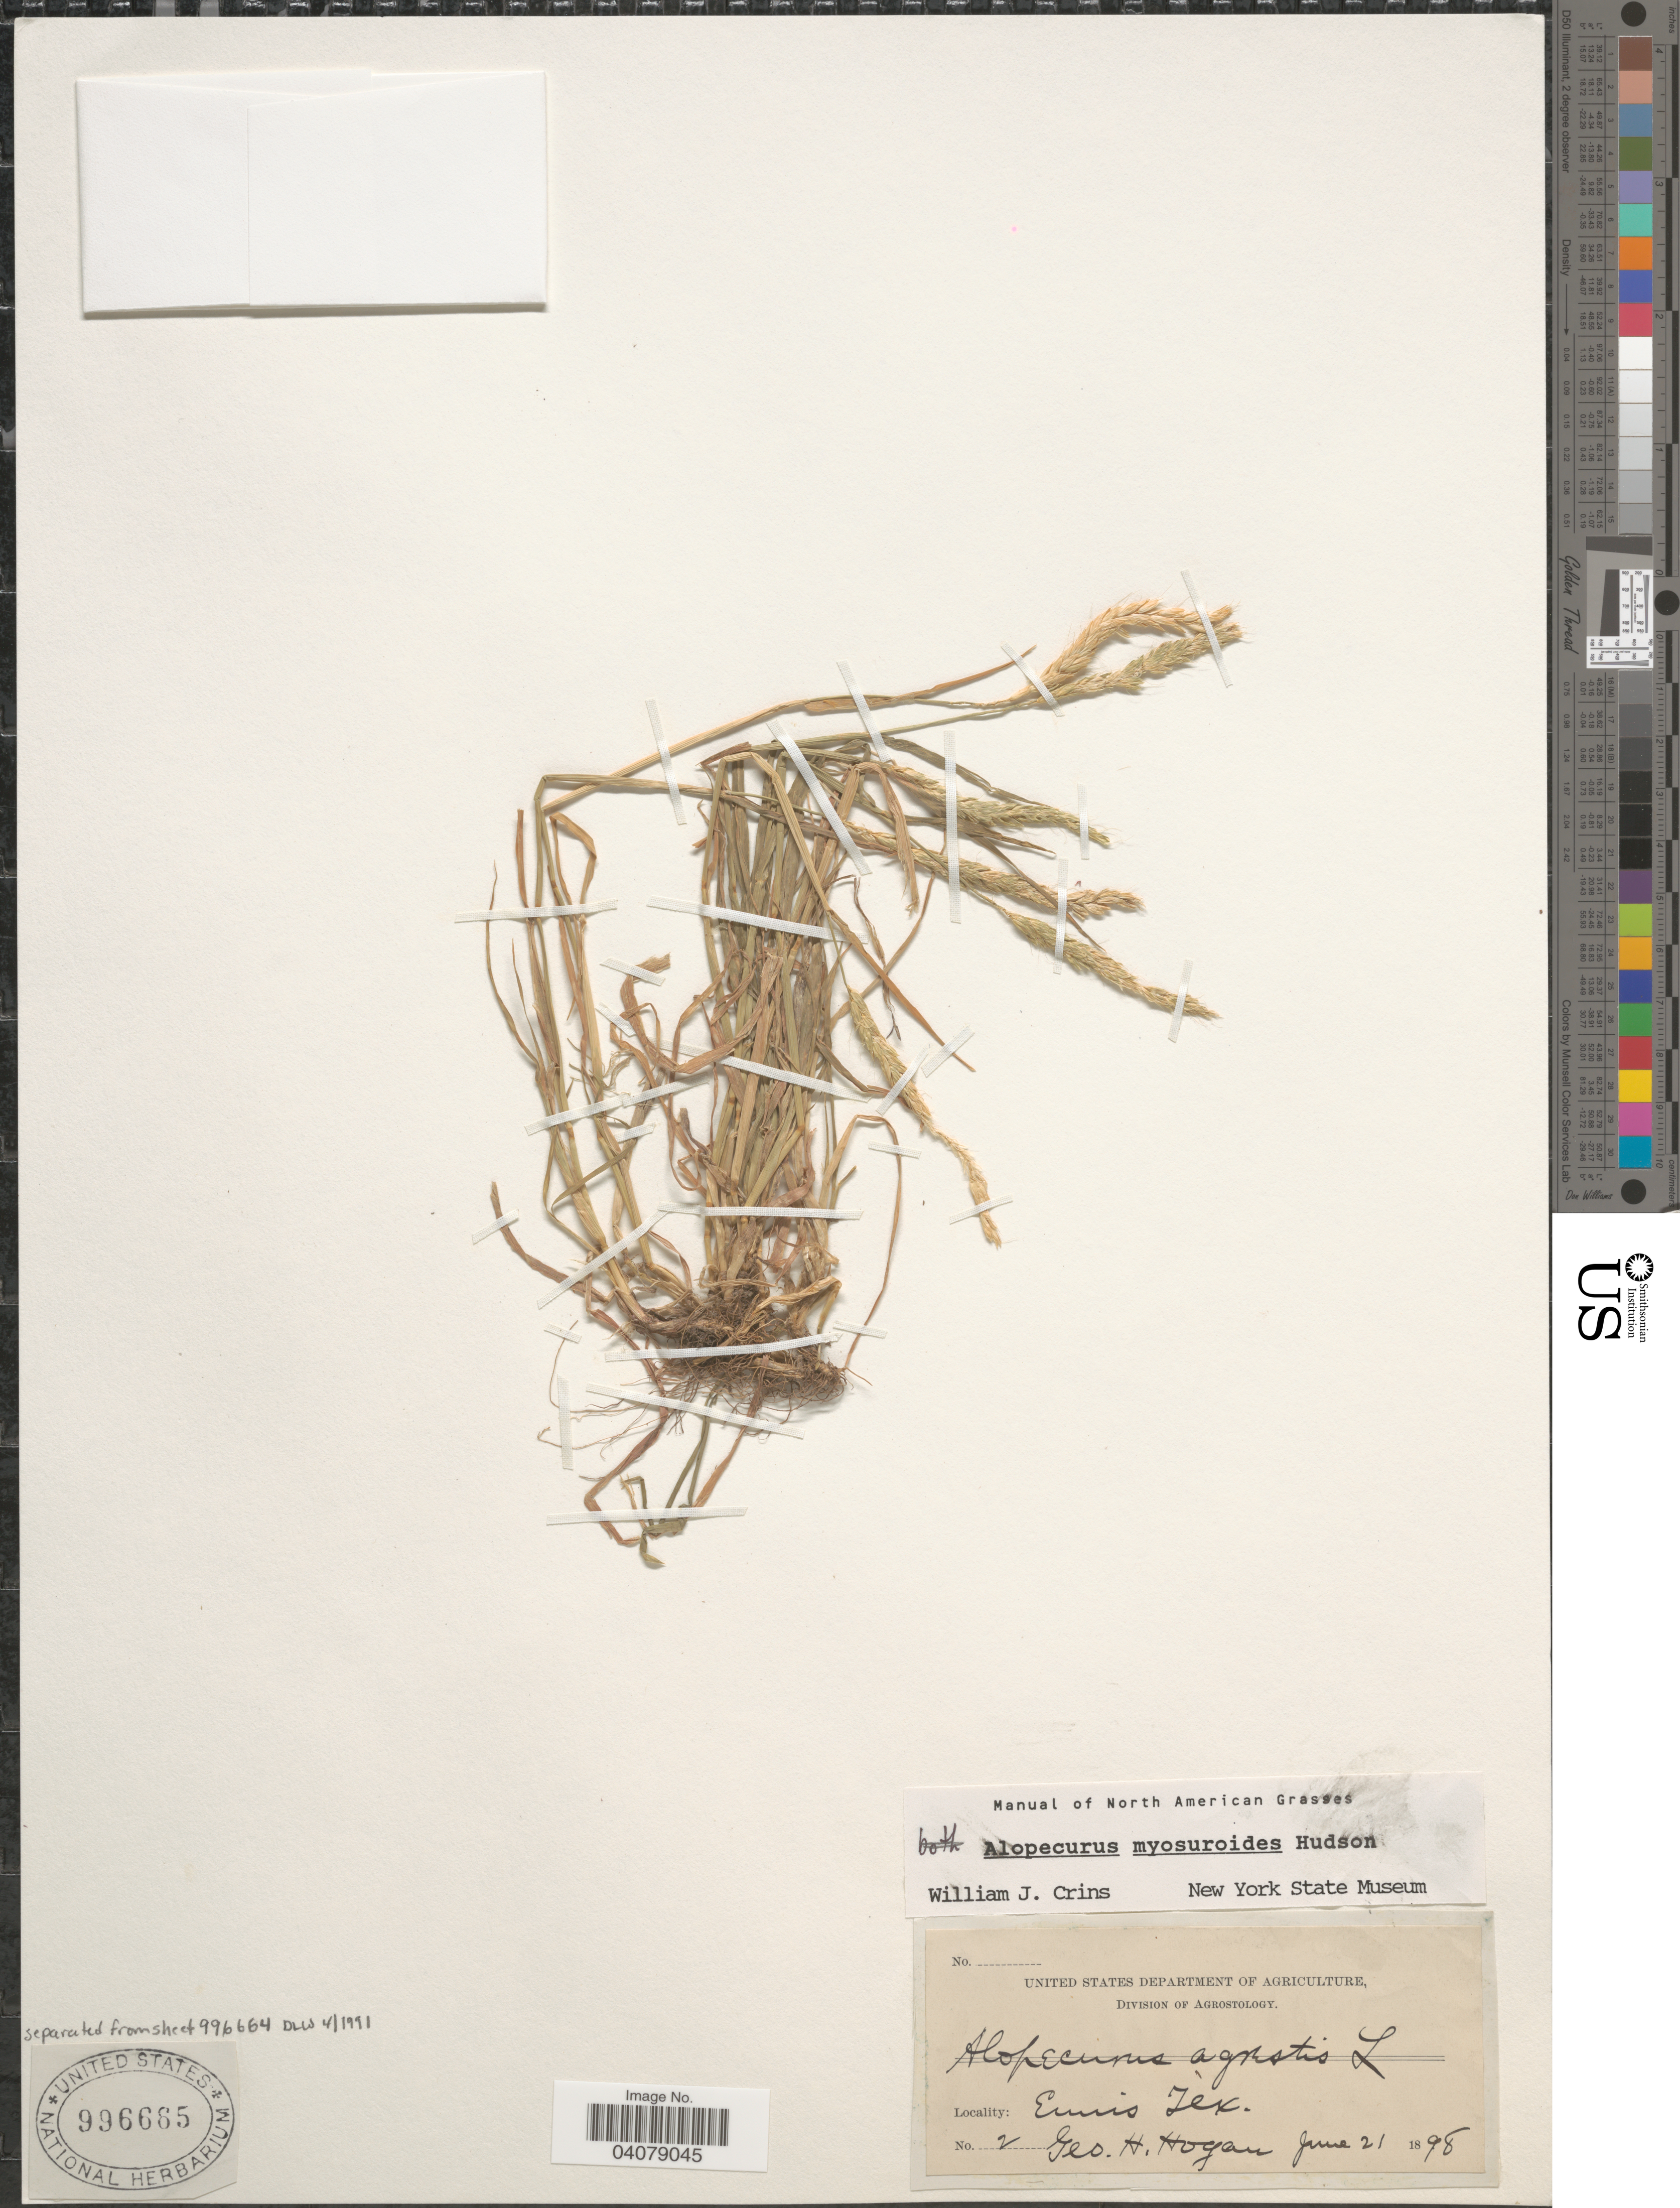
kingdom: Plantae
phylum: Tracheophyta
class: Liliopsida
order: Poales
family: Poaceae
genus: Alopecurus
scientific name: Alopecurus myosuroides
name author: Huds.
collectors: G. Hogan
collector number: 2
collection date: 1898-06-21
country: United States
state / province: Texas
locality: Ennis.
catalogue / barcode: US 996665